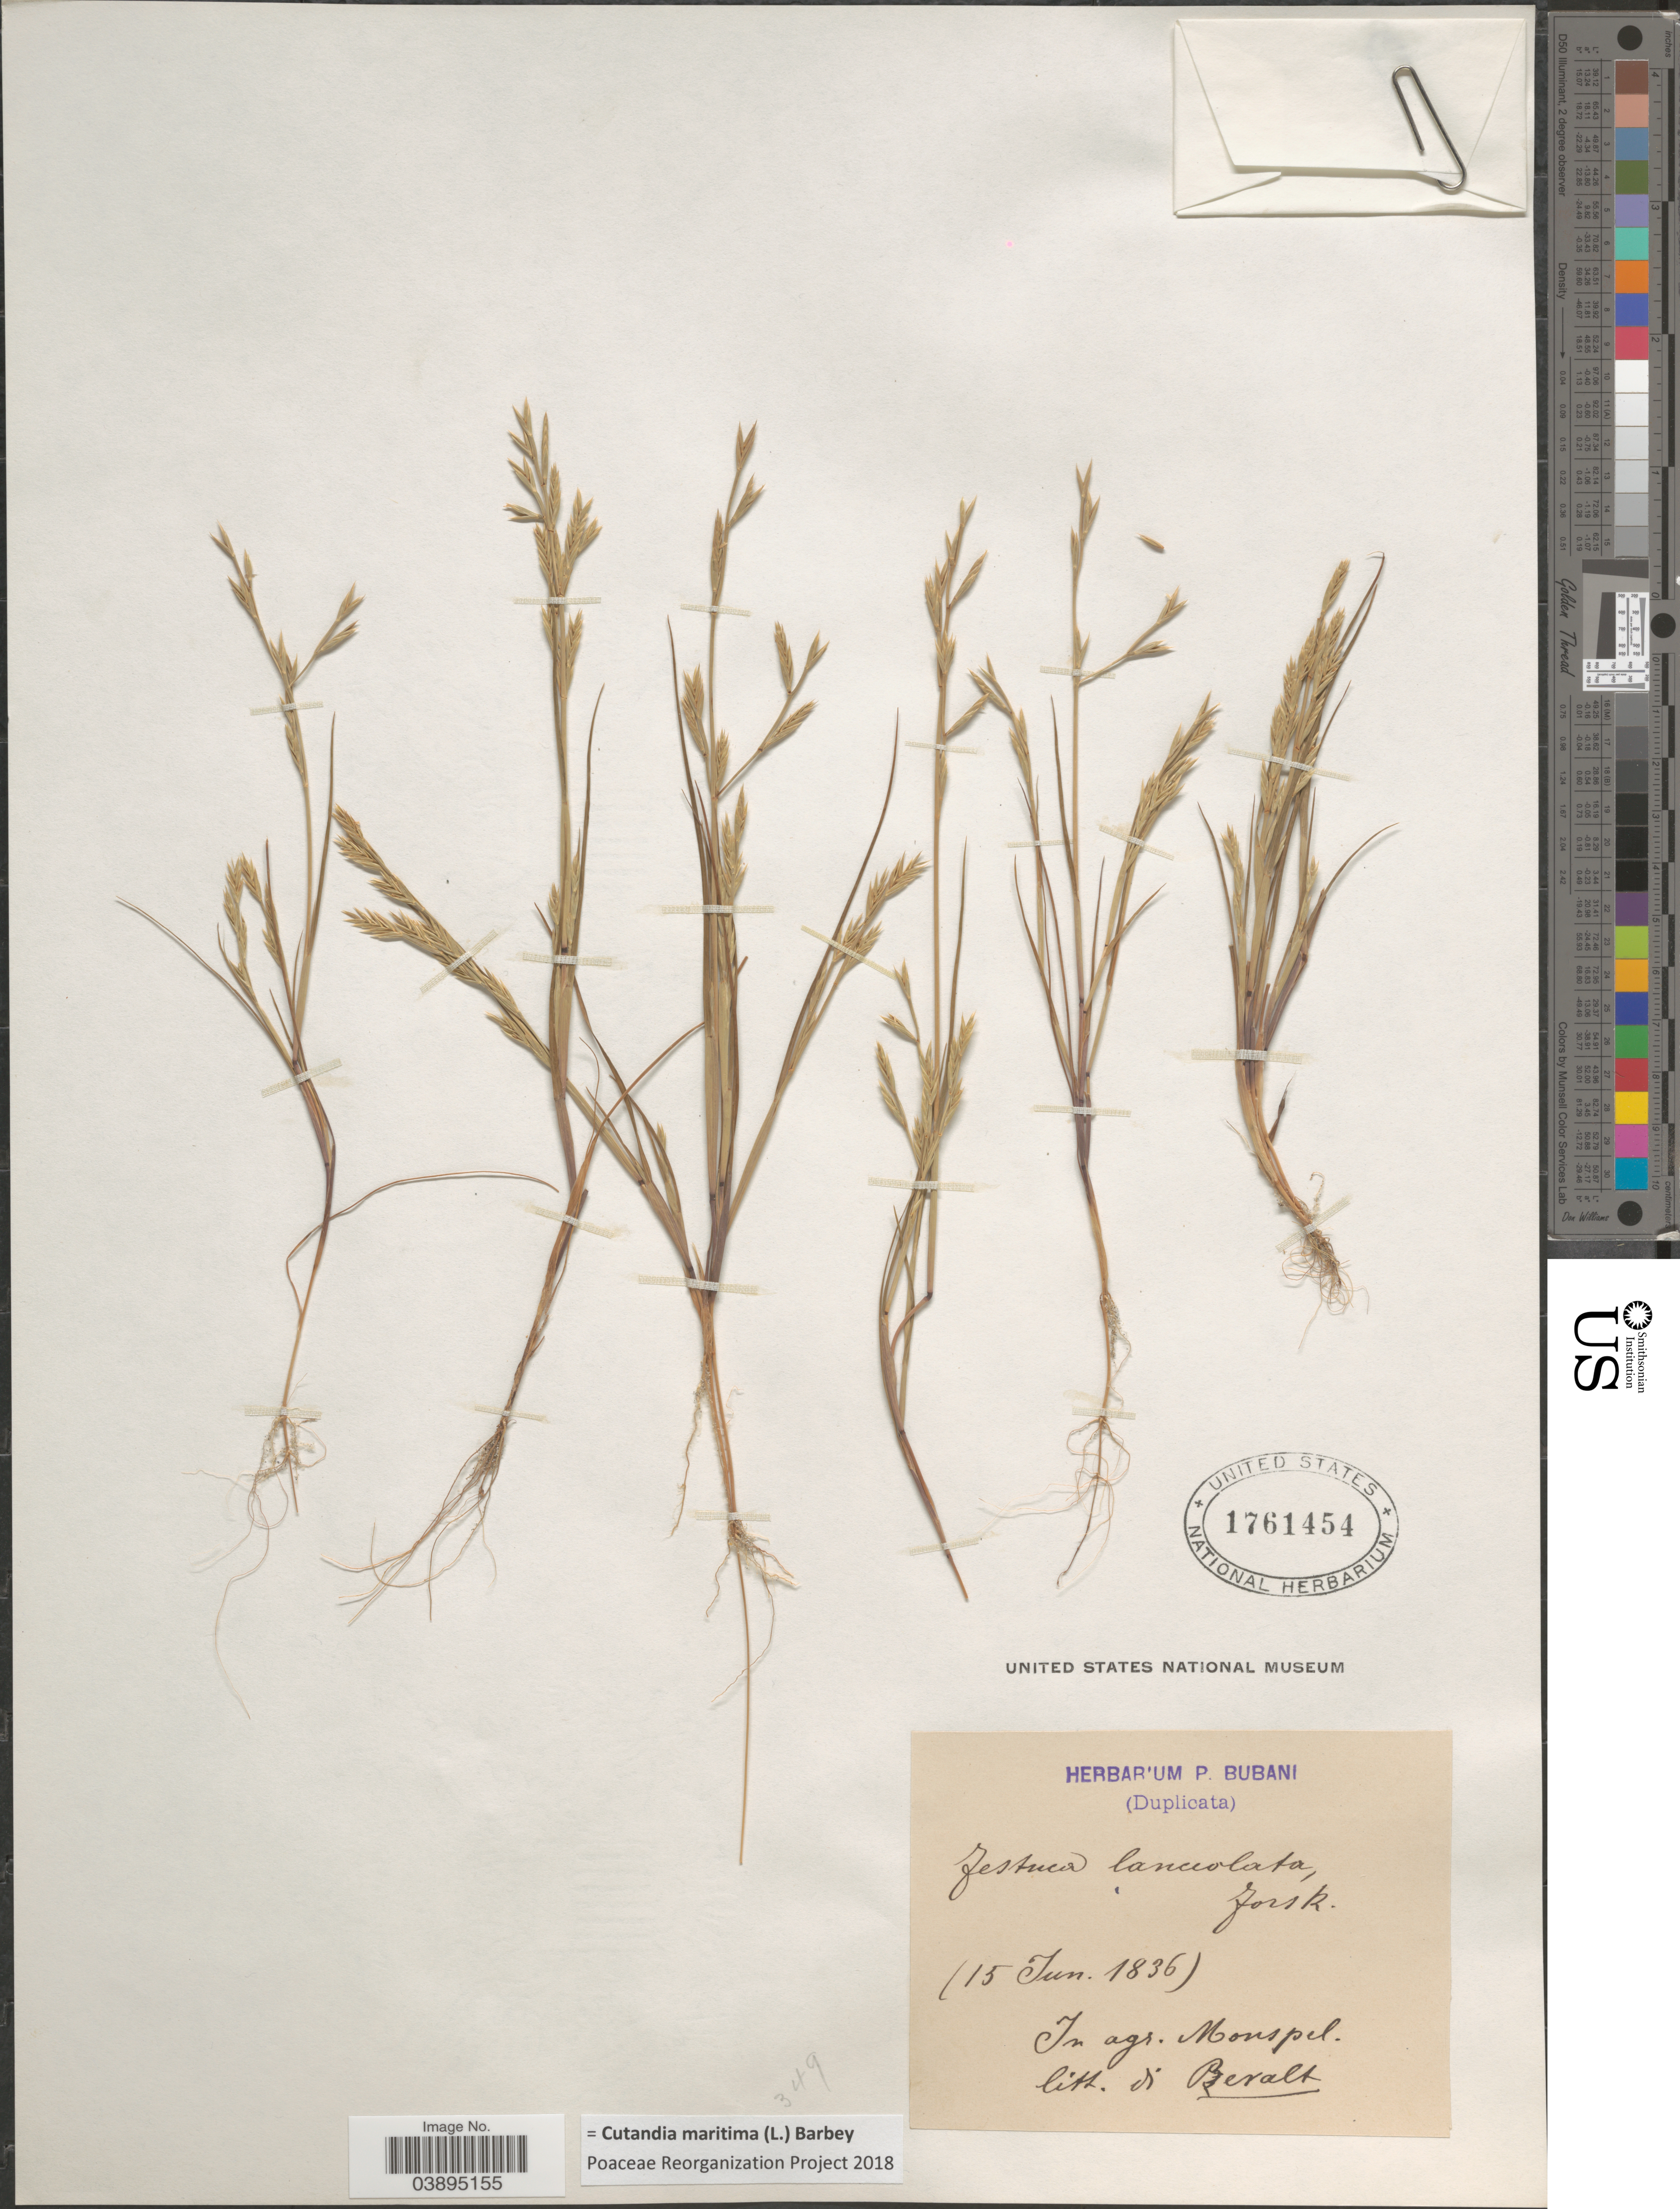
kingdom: Plantae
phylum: Tracheophyta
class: Liliopsida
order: Poales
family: Poaceae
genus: Cutandia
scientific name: Cutandia maritima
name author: (L.) Barbey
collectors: ex herb. P. Bubani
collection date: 1836-06-15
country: France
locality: In agr. Monspel. litt. di Beralt.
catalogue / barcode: US 1761454